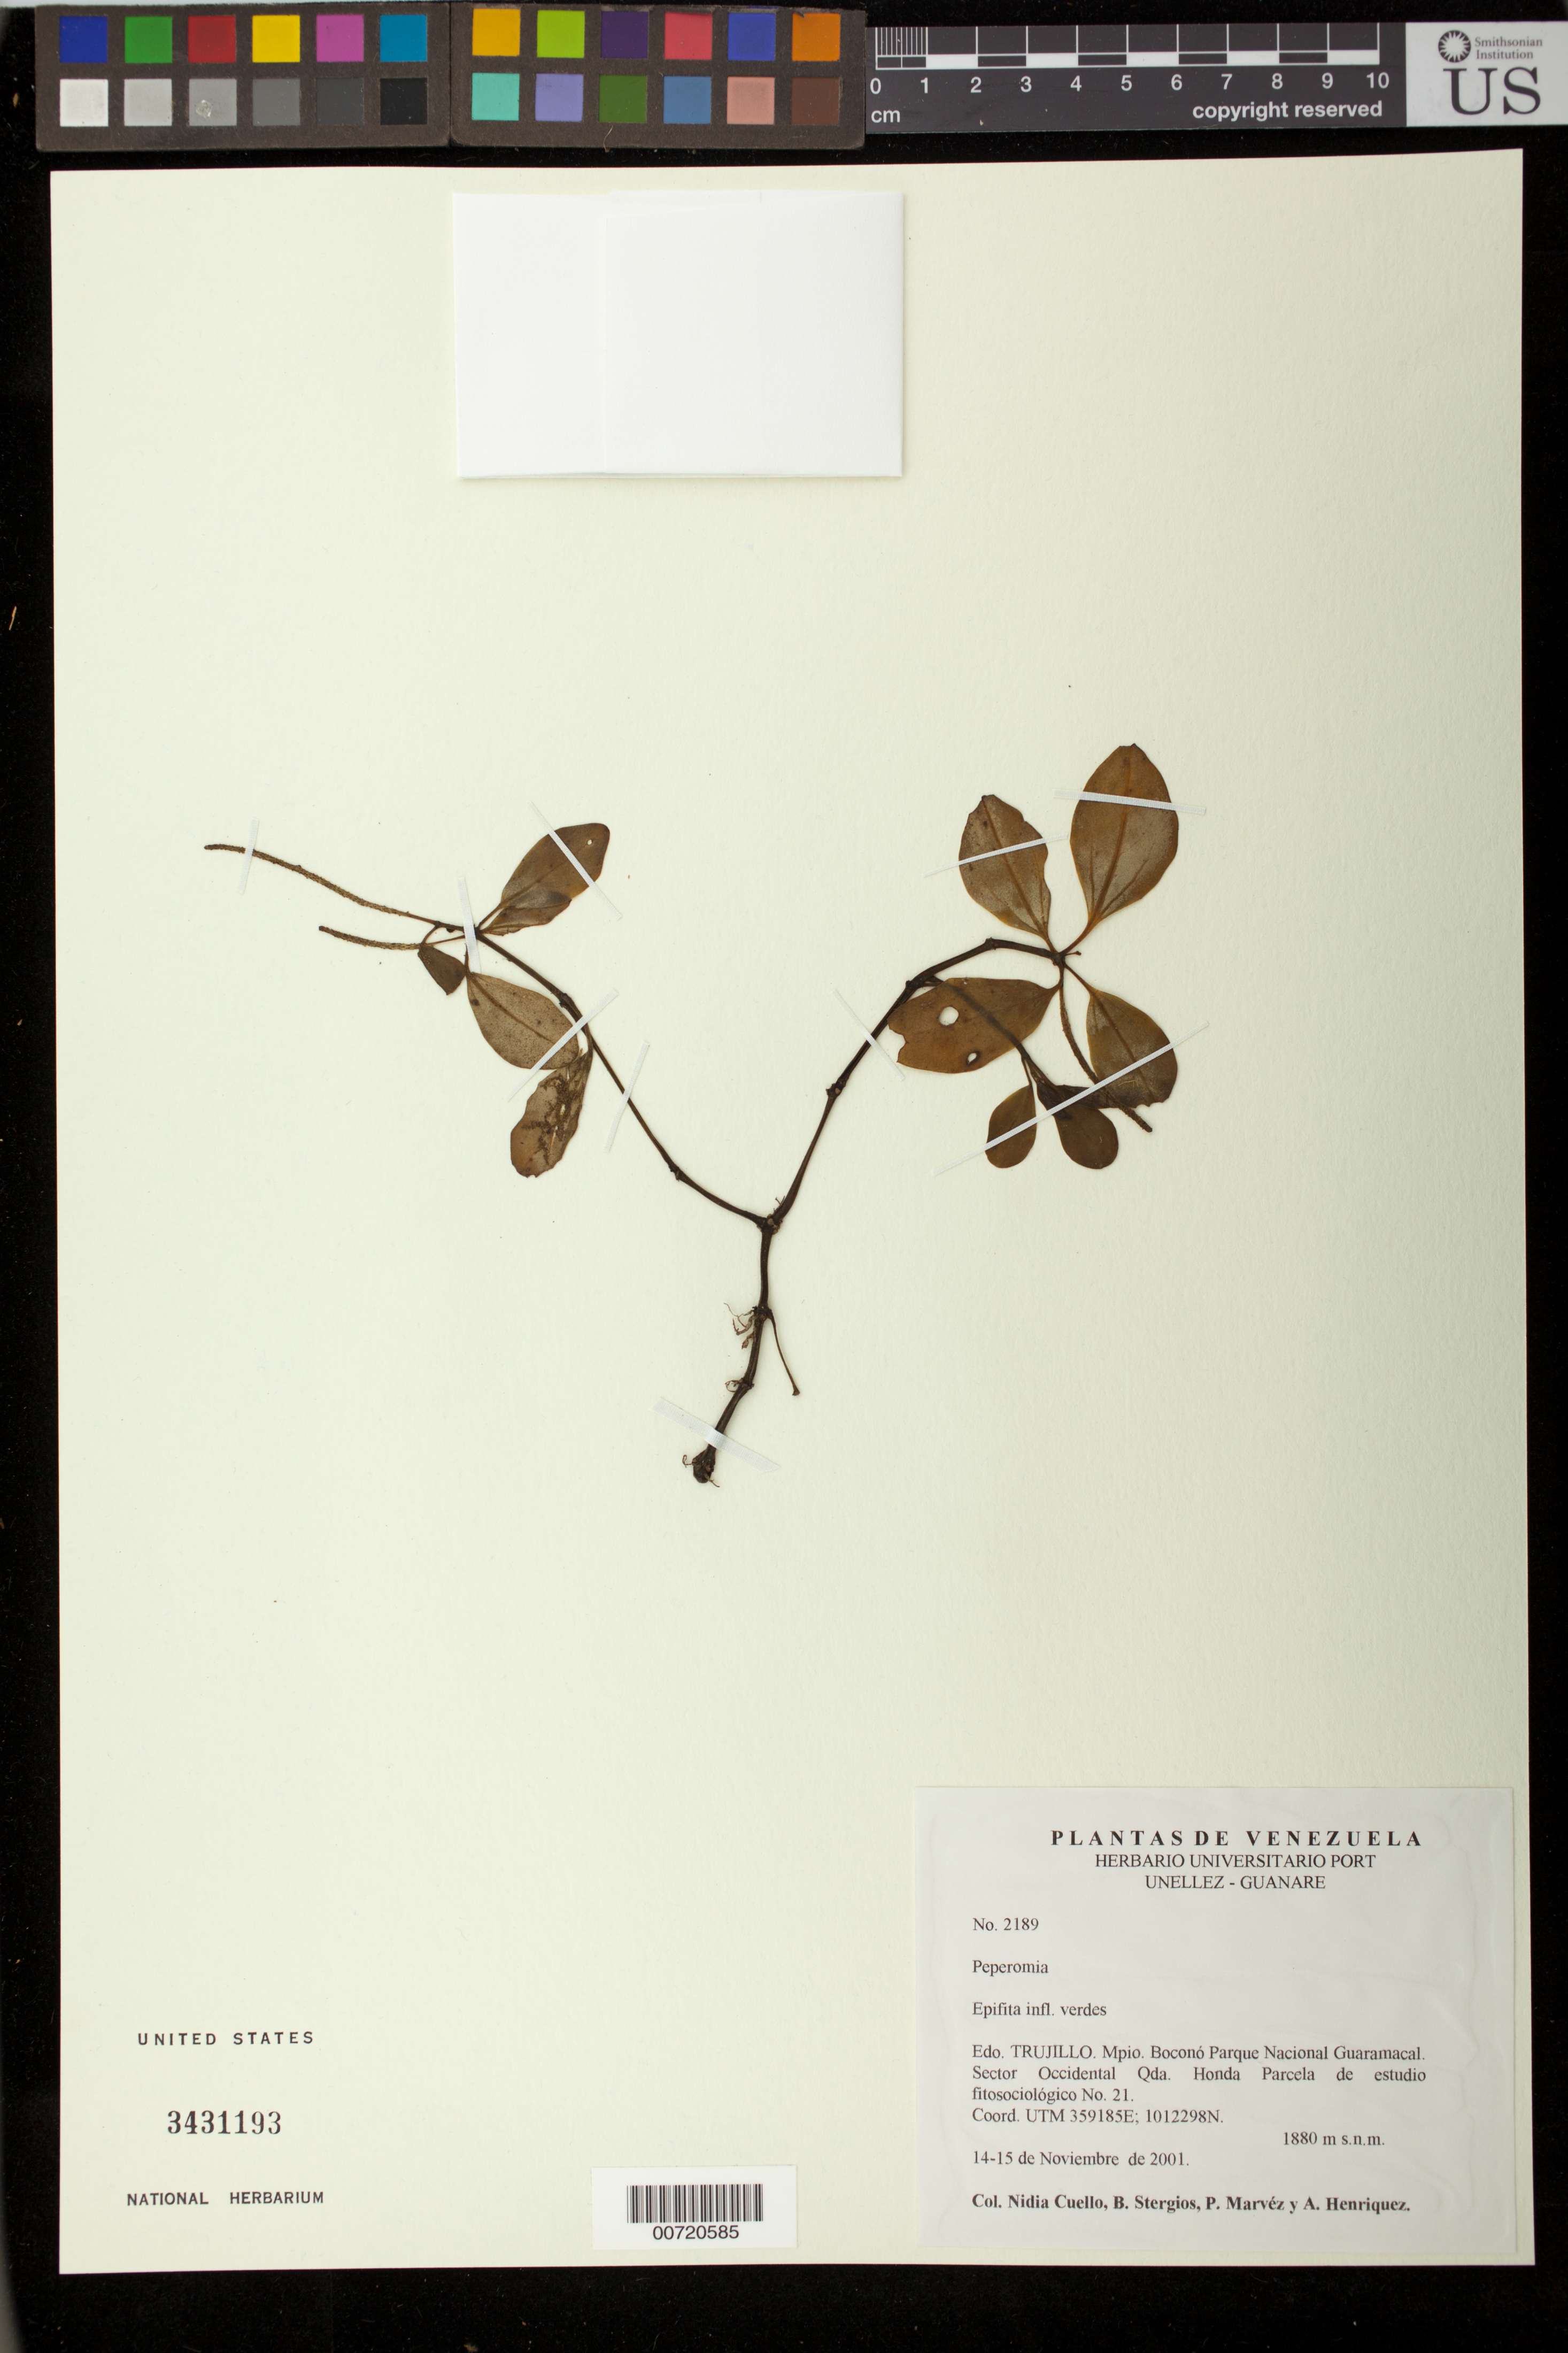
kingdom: Plantae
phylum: Tracheophyta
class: Magnoliopsida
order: Piperales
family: Piperaceae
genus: Peperomia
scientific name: Peperomia sp. b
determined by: Dorr, L. J., (BOT), Smithsonian Institution - National Museum of Natural History (UNITED STATES)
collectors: N. L. Cuello, B. G. Stergios, P. Marvéz & A. Henriquez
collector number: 2189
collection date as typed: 14 Nov 2001 to 15 Nov 2001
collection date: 2001-11-14/2001-11-15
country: Venezuela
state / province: Trujillo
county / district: Boconó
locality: Parque Nacional Guaramacal. Sector occidental Qda. Honda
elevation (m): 1880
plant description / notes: PORT, US; = Cuello et al. 1204; Licata & Nino 256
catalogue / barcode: US 3431193